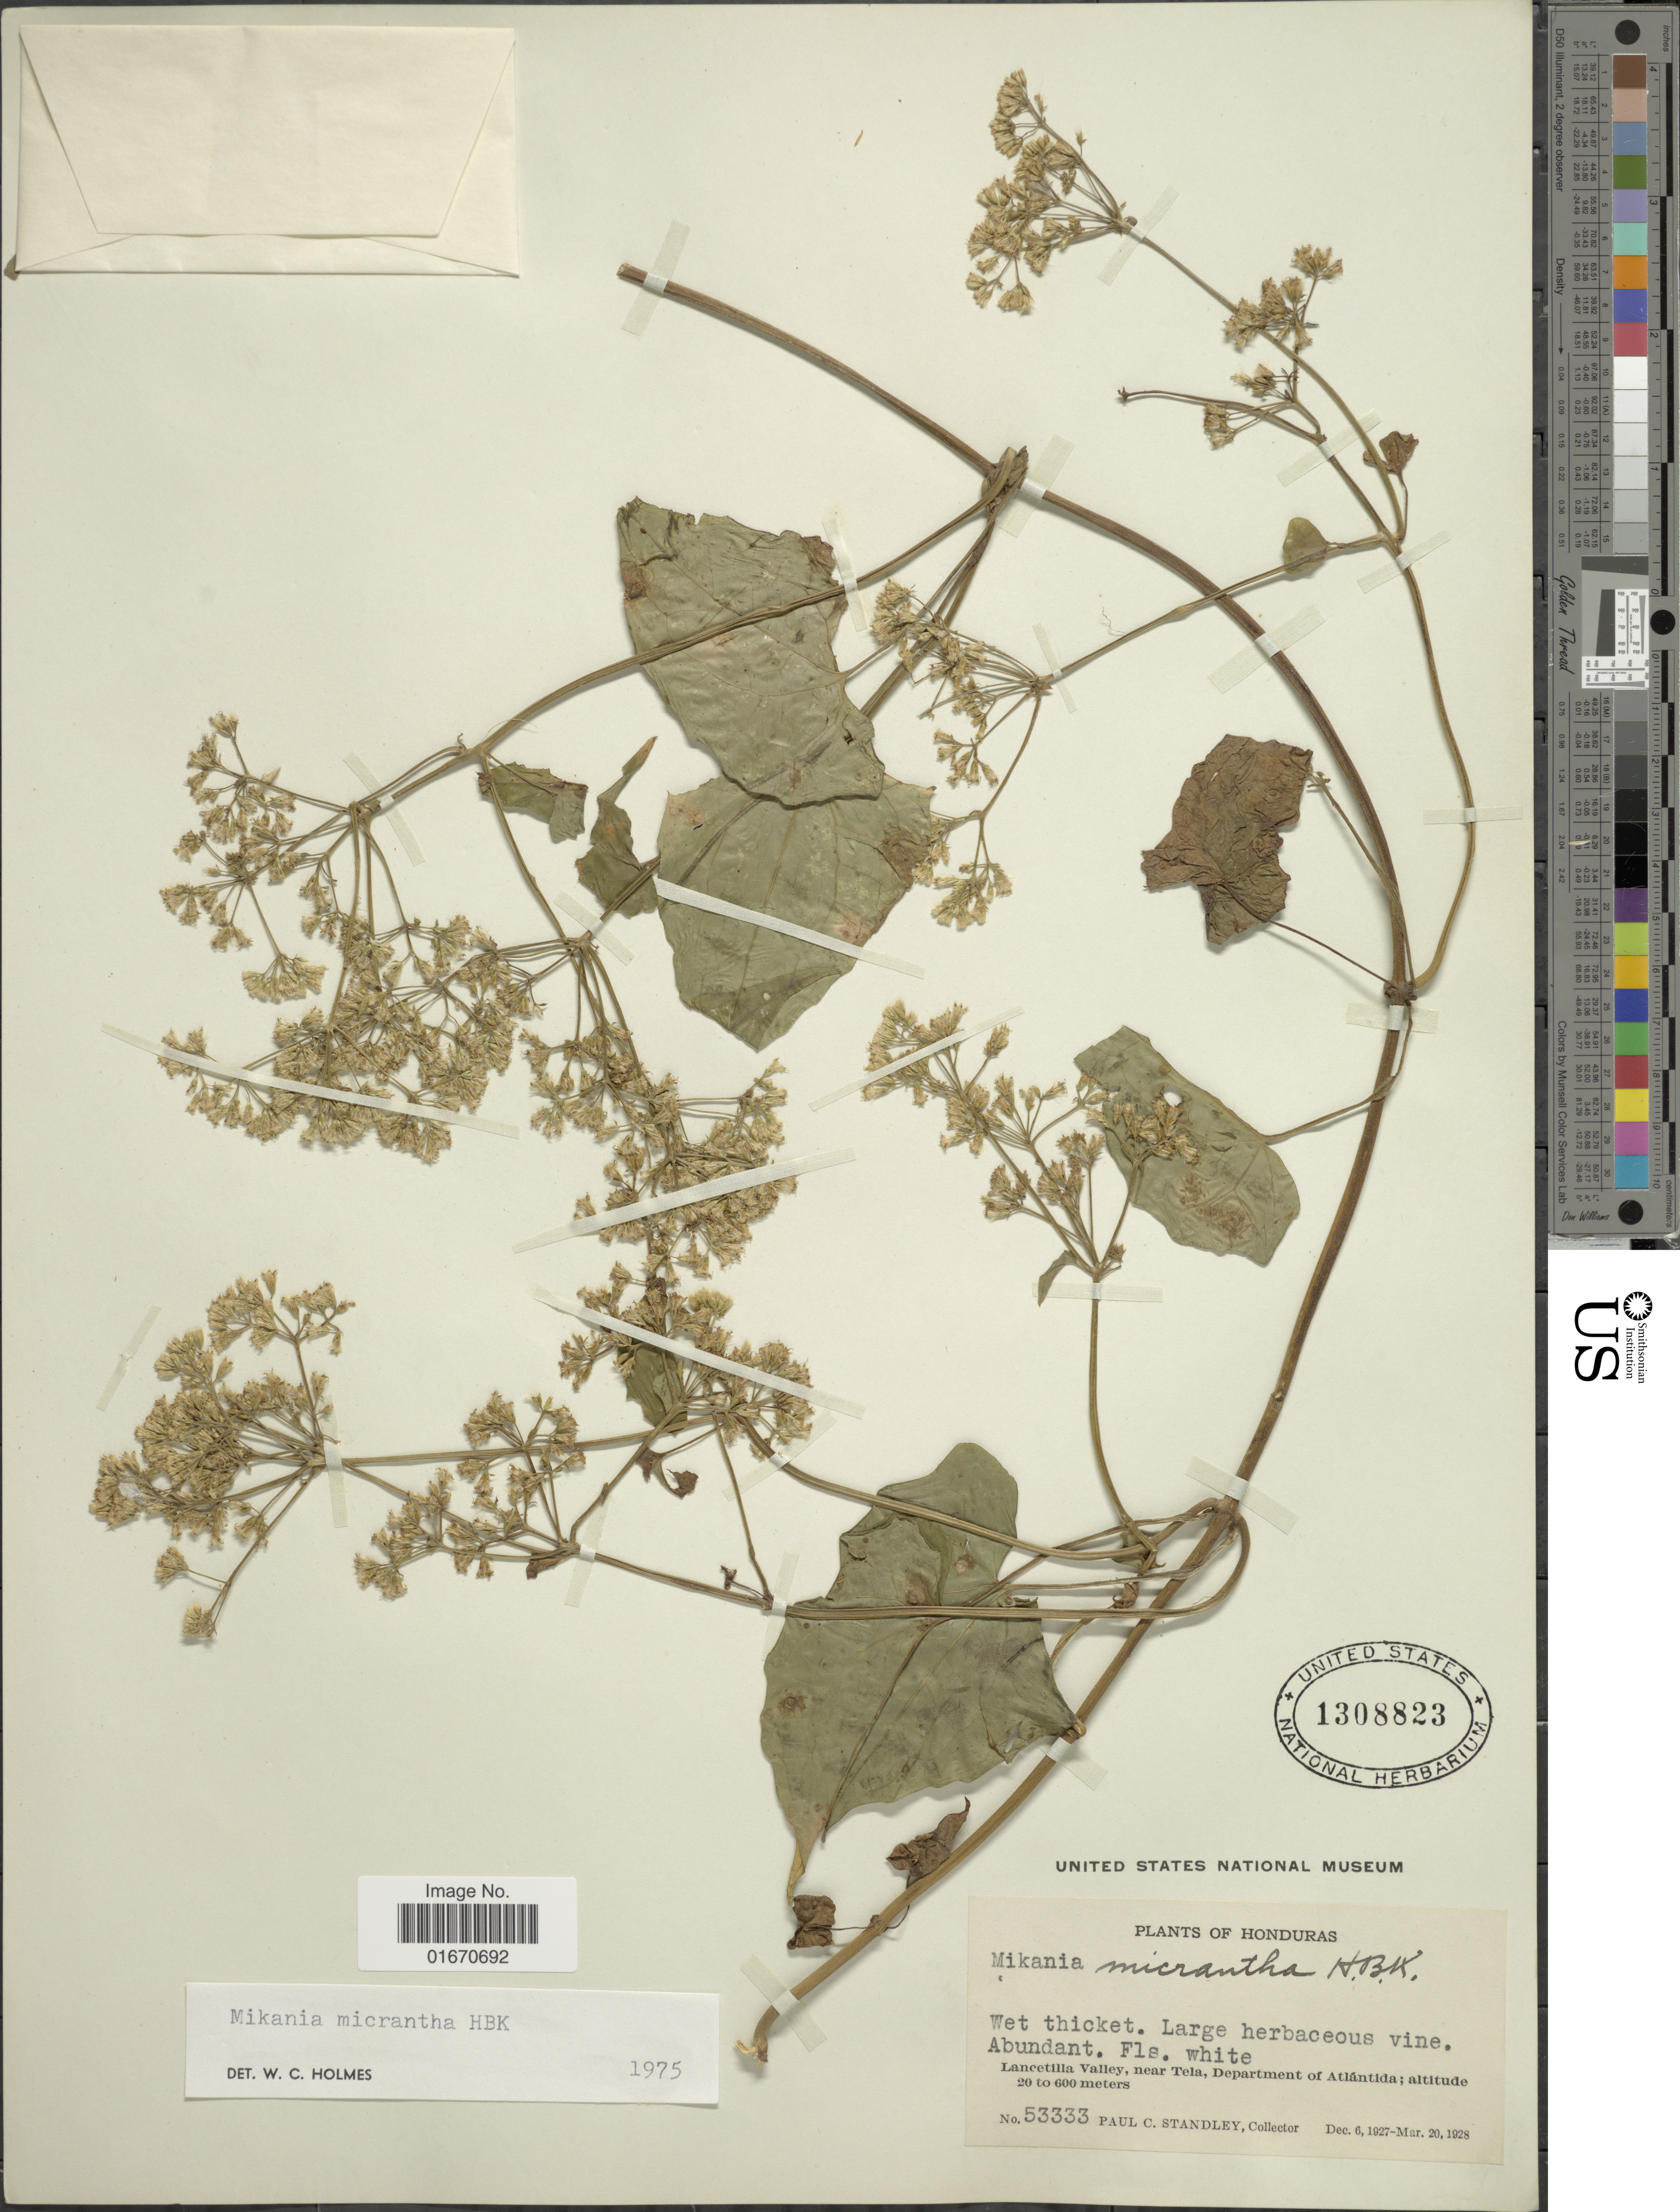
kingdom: Plantae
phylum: Tracheophyta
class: Magnoliopsida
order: Asterales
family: Asteraceae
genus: Mikania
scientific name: Mikania micrantha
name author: Kunth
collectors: P. C. Standley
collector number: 53333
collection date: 1927-12-06/1928-03-20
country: Honduras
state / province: Atlántida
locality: Lancetilla Valley, near Tela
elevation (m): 20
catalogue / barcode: US 1308823